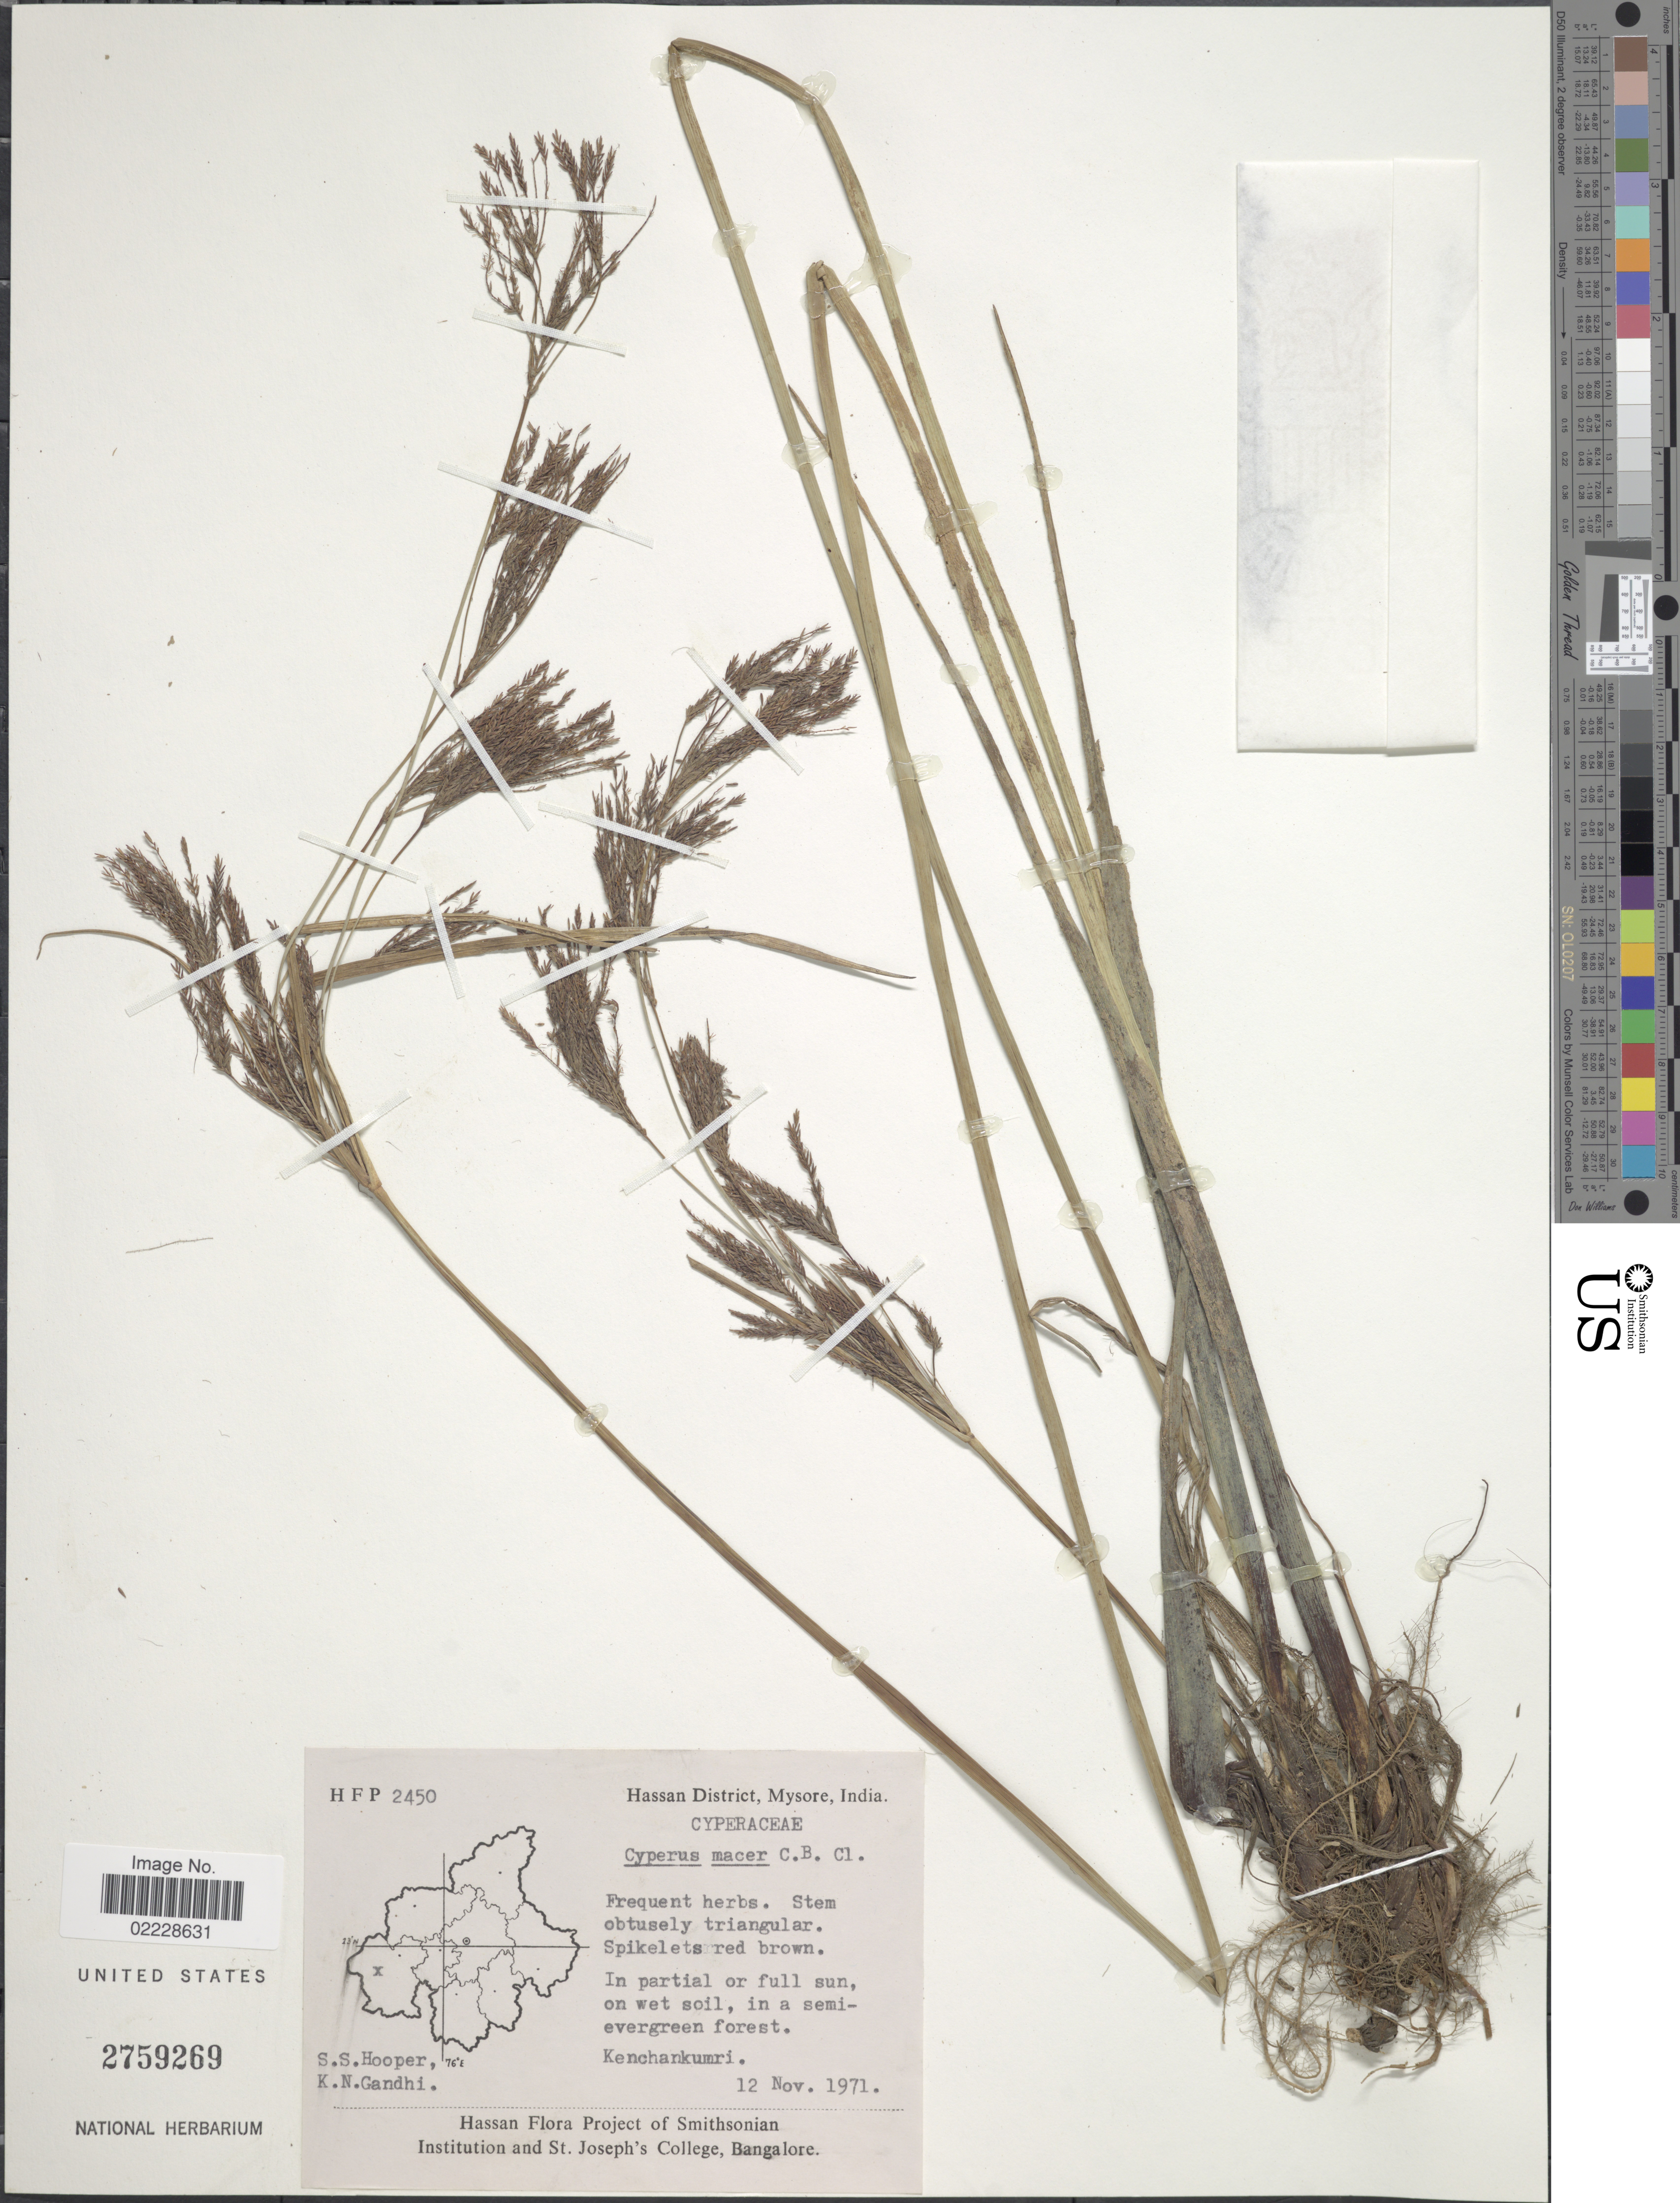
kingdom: Plantae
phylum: Tracheophyta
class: Liliopsida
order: Poales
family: Cyperaceae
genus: Cyperus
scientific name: Cyperus macer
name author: C.B. Clarke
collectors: S. S. Hooper & K. N. Gandhi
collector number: HFP2450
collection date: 1971-11-12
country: India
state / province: Karnataka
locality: Hassan District, Mysore, India. Kenchankumri.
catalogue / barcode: US 2759269